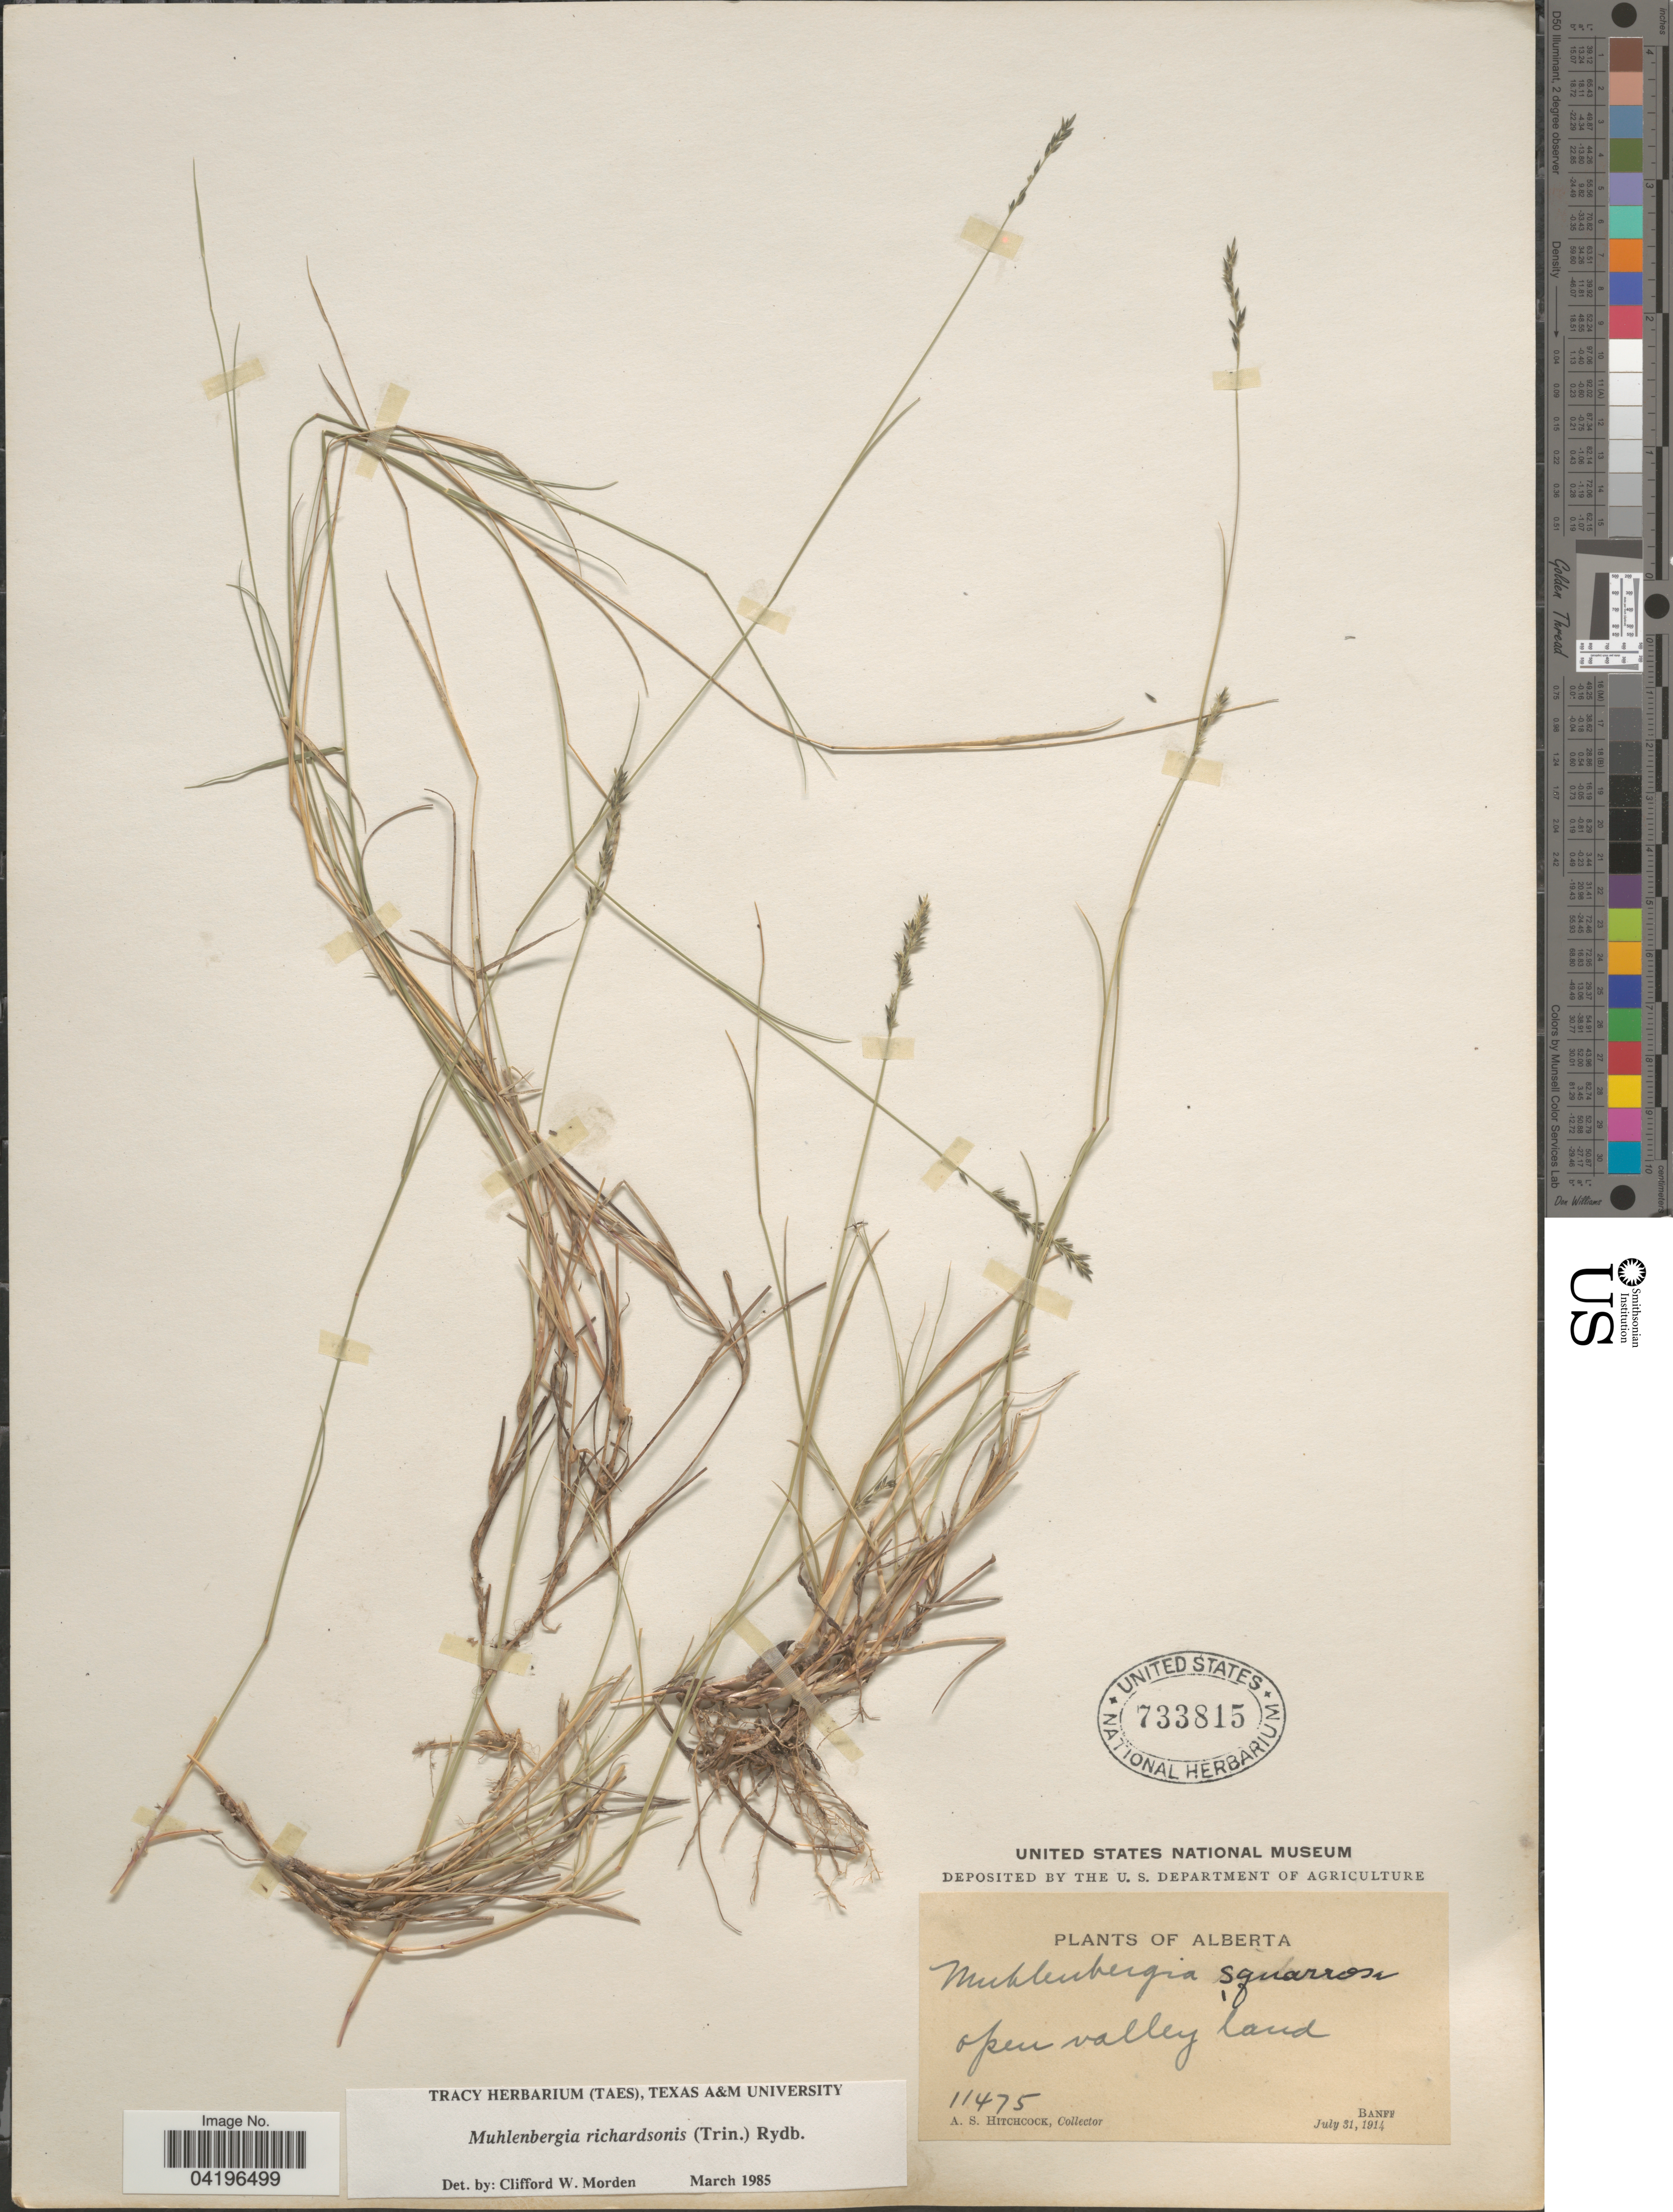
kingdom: Plantae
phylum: Tracheophyta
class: Liliopsida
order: Poales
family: Poaceae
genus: Muhlenbergia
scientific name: Muhlenbergia richardsonis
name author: (Trin.) Rydb.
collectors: A. S. Hitchcock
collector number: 11475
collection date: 1914-07-31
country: Canada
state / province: Alberta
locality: Banff.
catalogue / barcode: US 733815